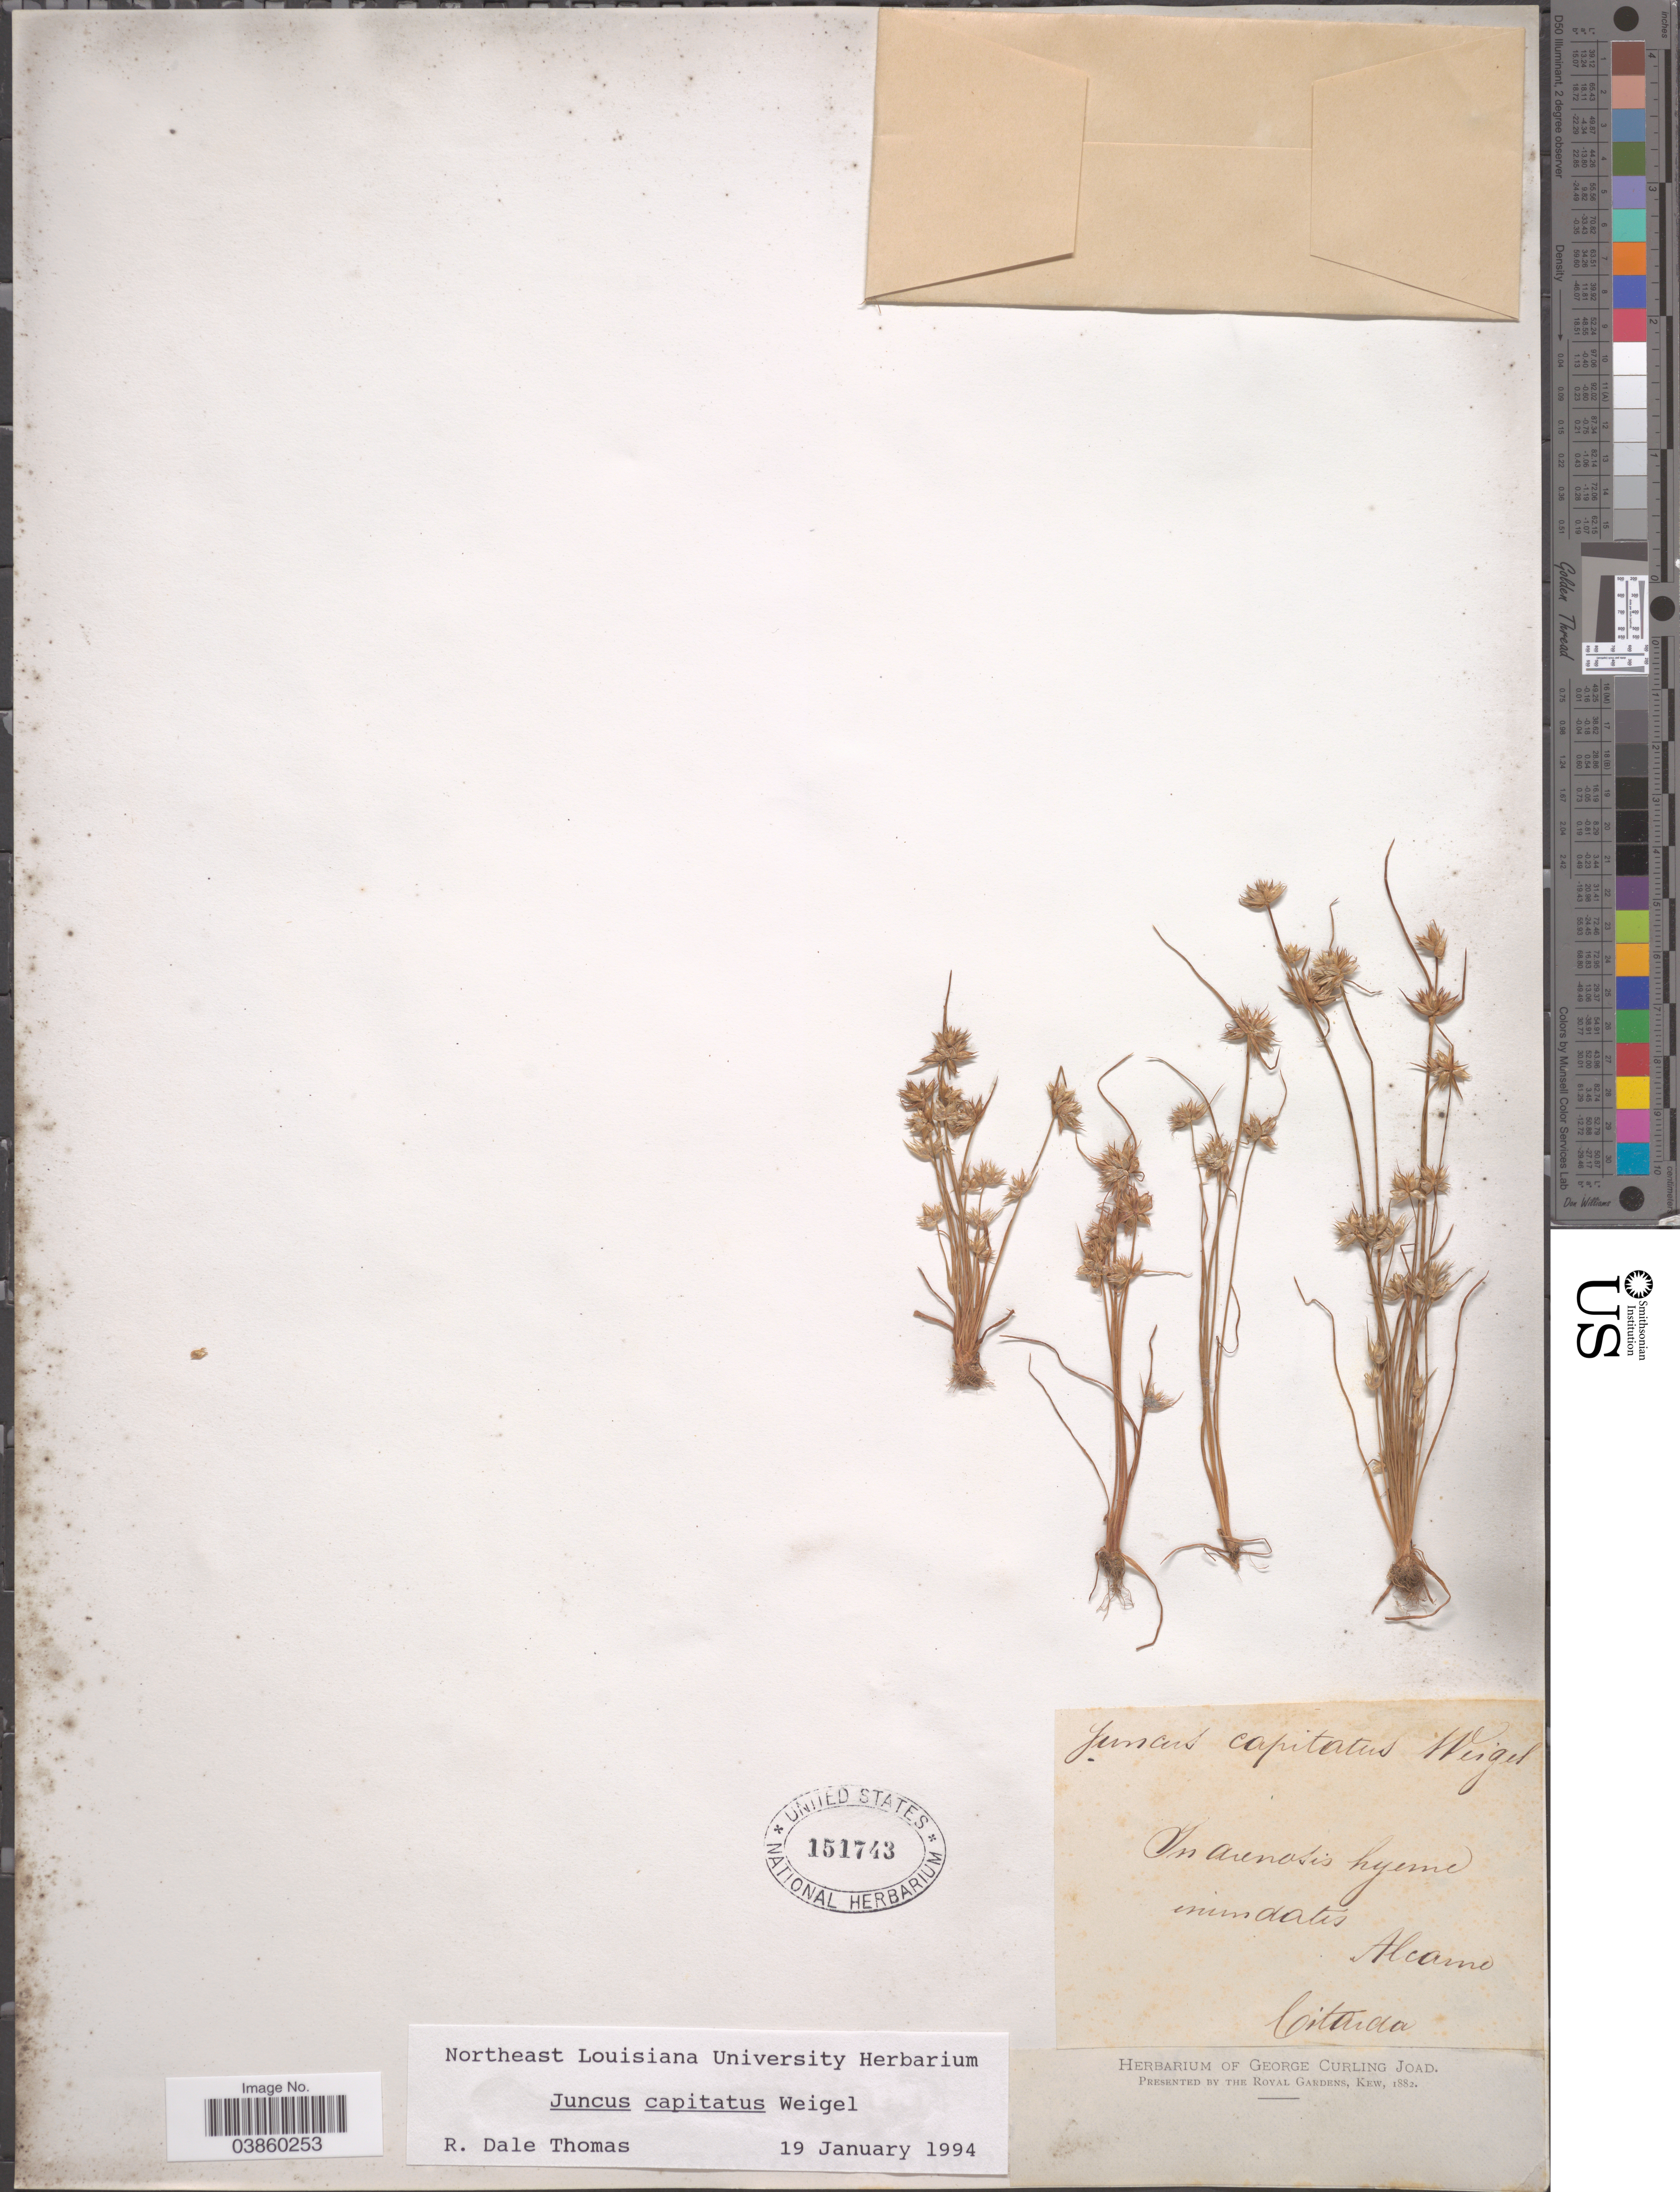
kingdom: Plantae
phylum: Tracheophyta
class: Liliopsida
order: Poales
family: Juncaceae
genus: Juncus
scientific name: Juncus capitatus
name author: Weigel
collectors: Citarda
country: Italy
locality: Alcamo.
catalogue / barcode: US 151743